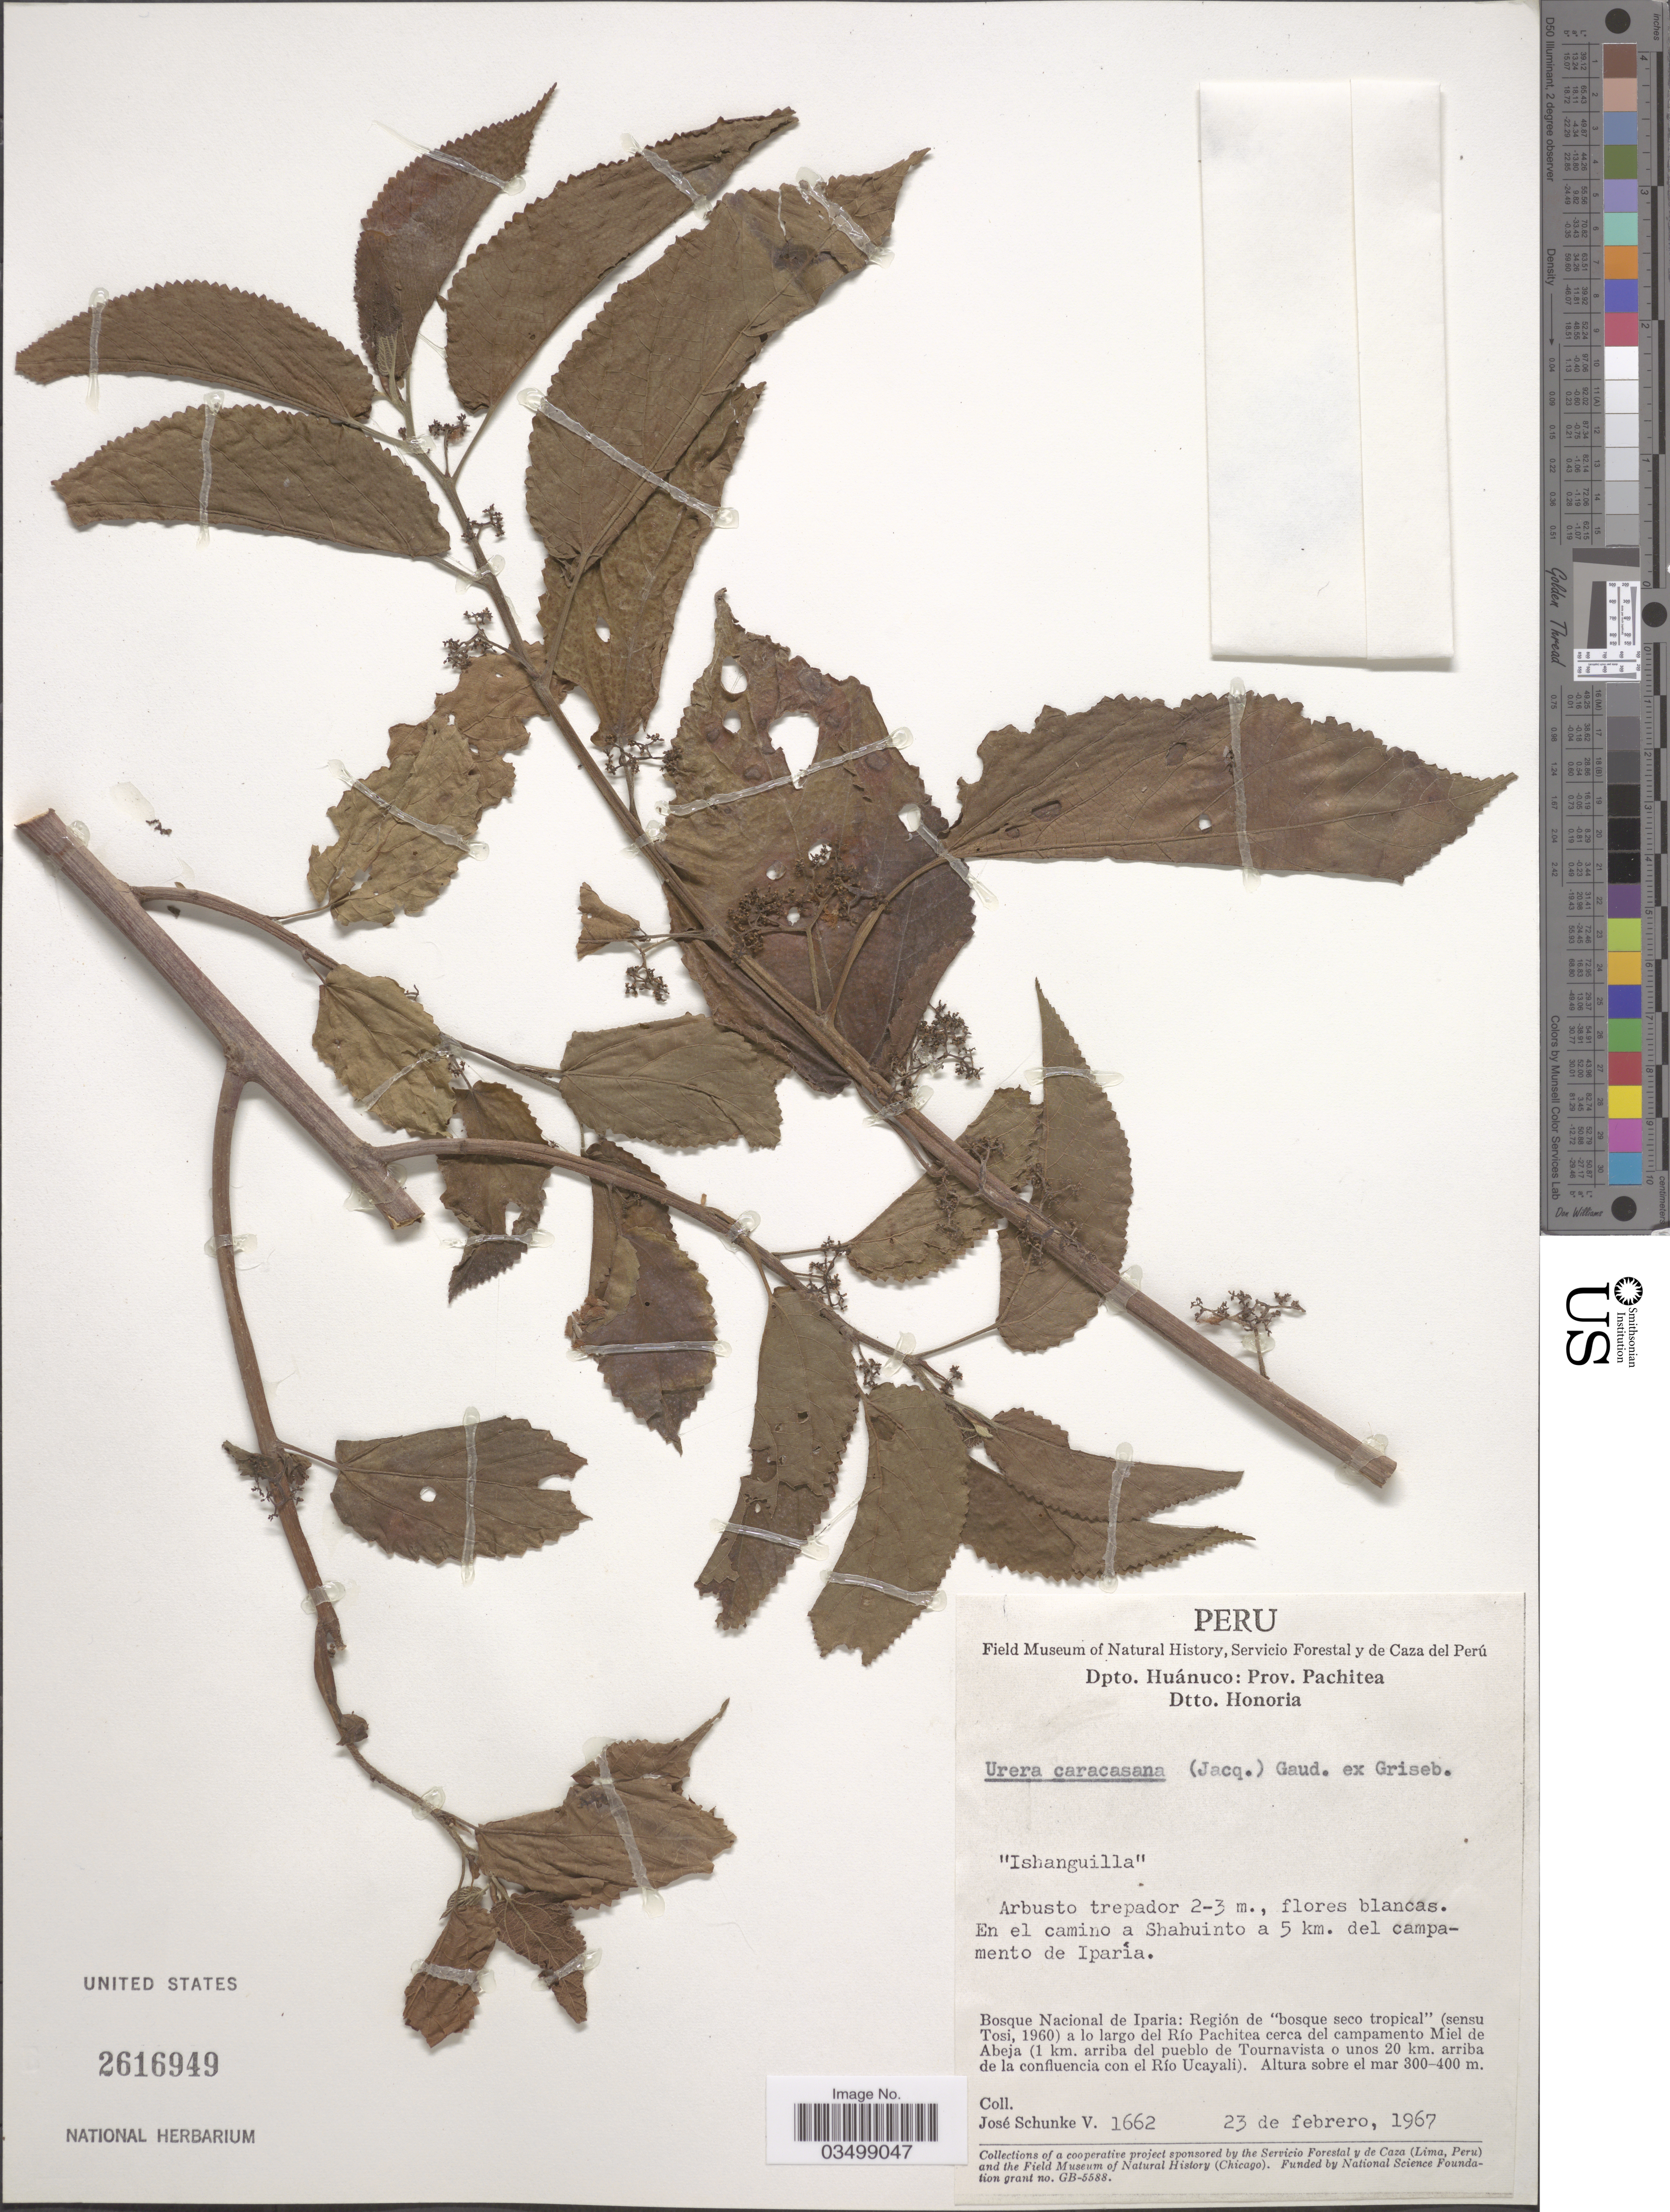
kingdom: Plantae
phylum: Tracheophyta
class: Magnoliopsida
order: Rosales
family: Urticaceae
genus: Urera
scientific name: Urera caracasana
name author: (Jacq.) Gaudich. ex Griseb.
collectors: J. Schunke Vigo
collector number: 1662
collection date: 1967-02-23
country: Peru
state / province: Huánuco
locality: Dpto. Huánuco: Prov. Pachitea. Dtto. Honoria. En el camino a Shahuinto a 5 km. del campamento de Iparía. Bosque Nacional de Iparia: Región de "bosque seco tropical" a lo largo del Río Pachitea cerca del campamento Miel de Abeja (1 km. arriba del pueblo de Tournavista o unos 20 km. arriba de la confluencia con el Río Ucayali).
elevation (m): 300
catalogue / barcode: US 2616949